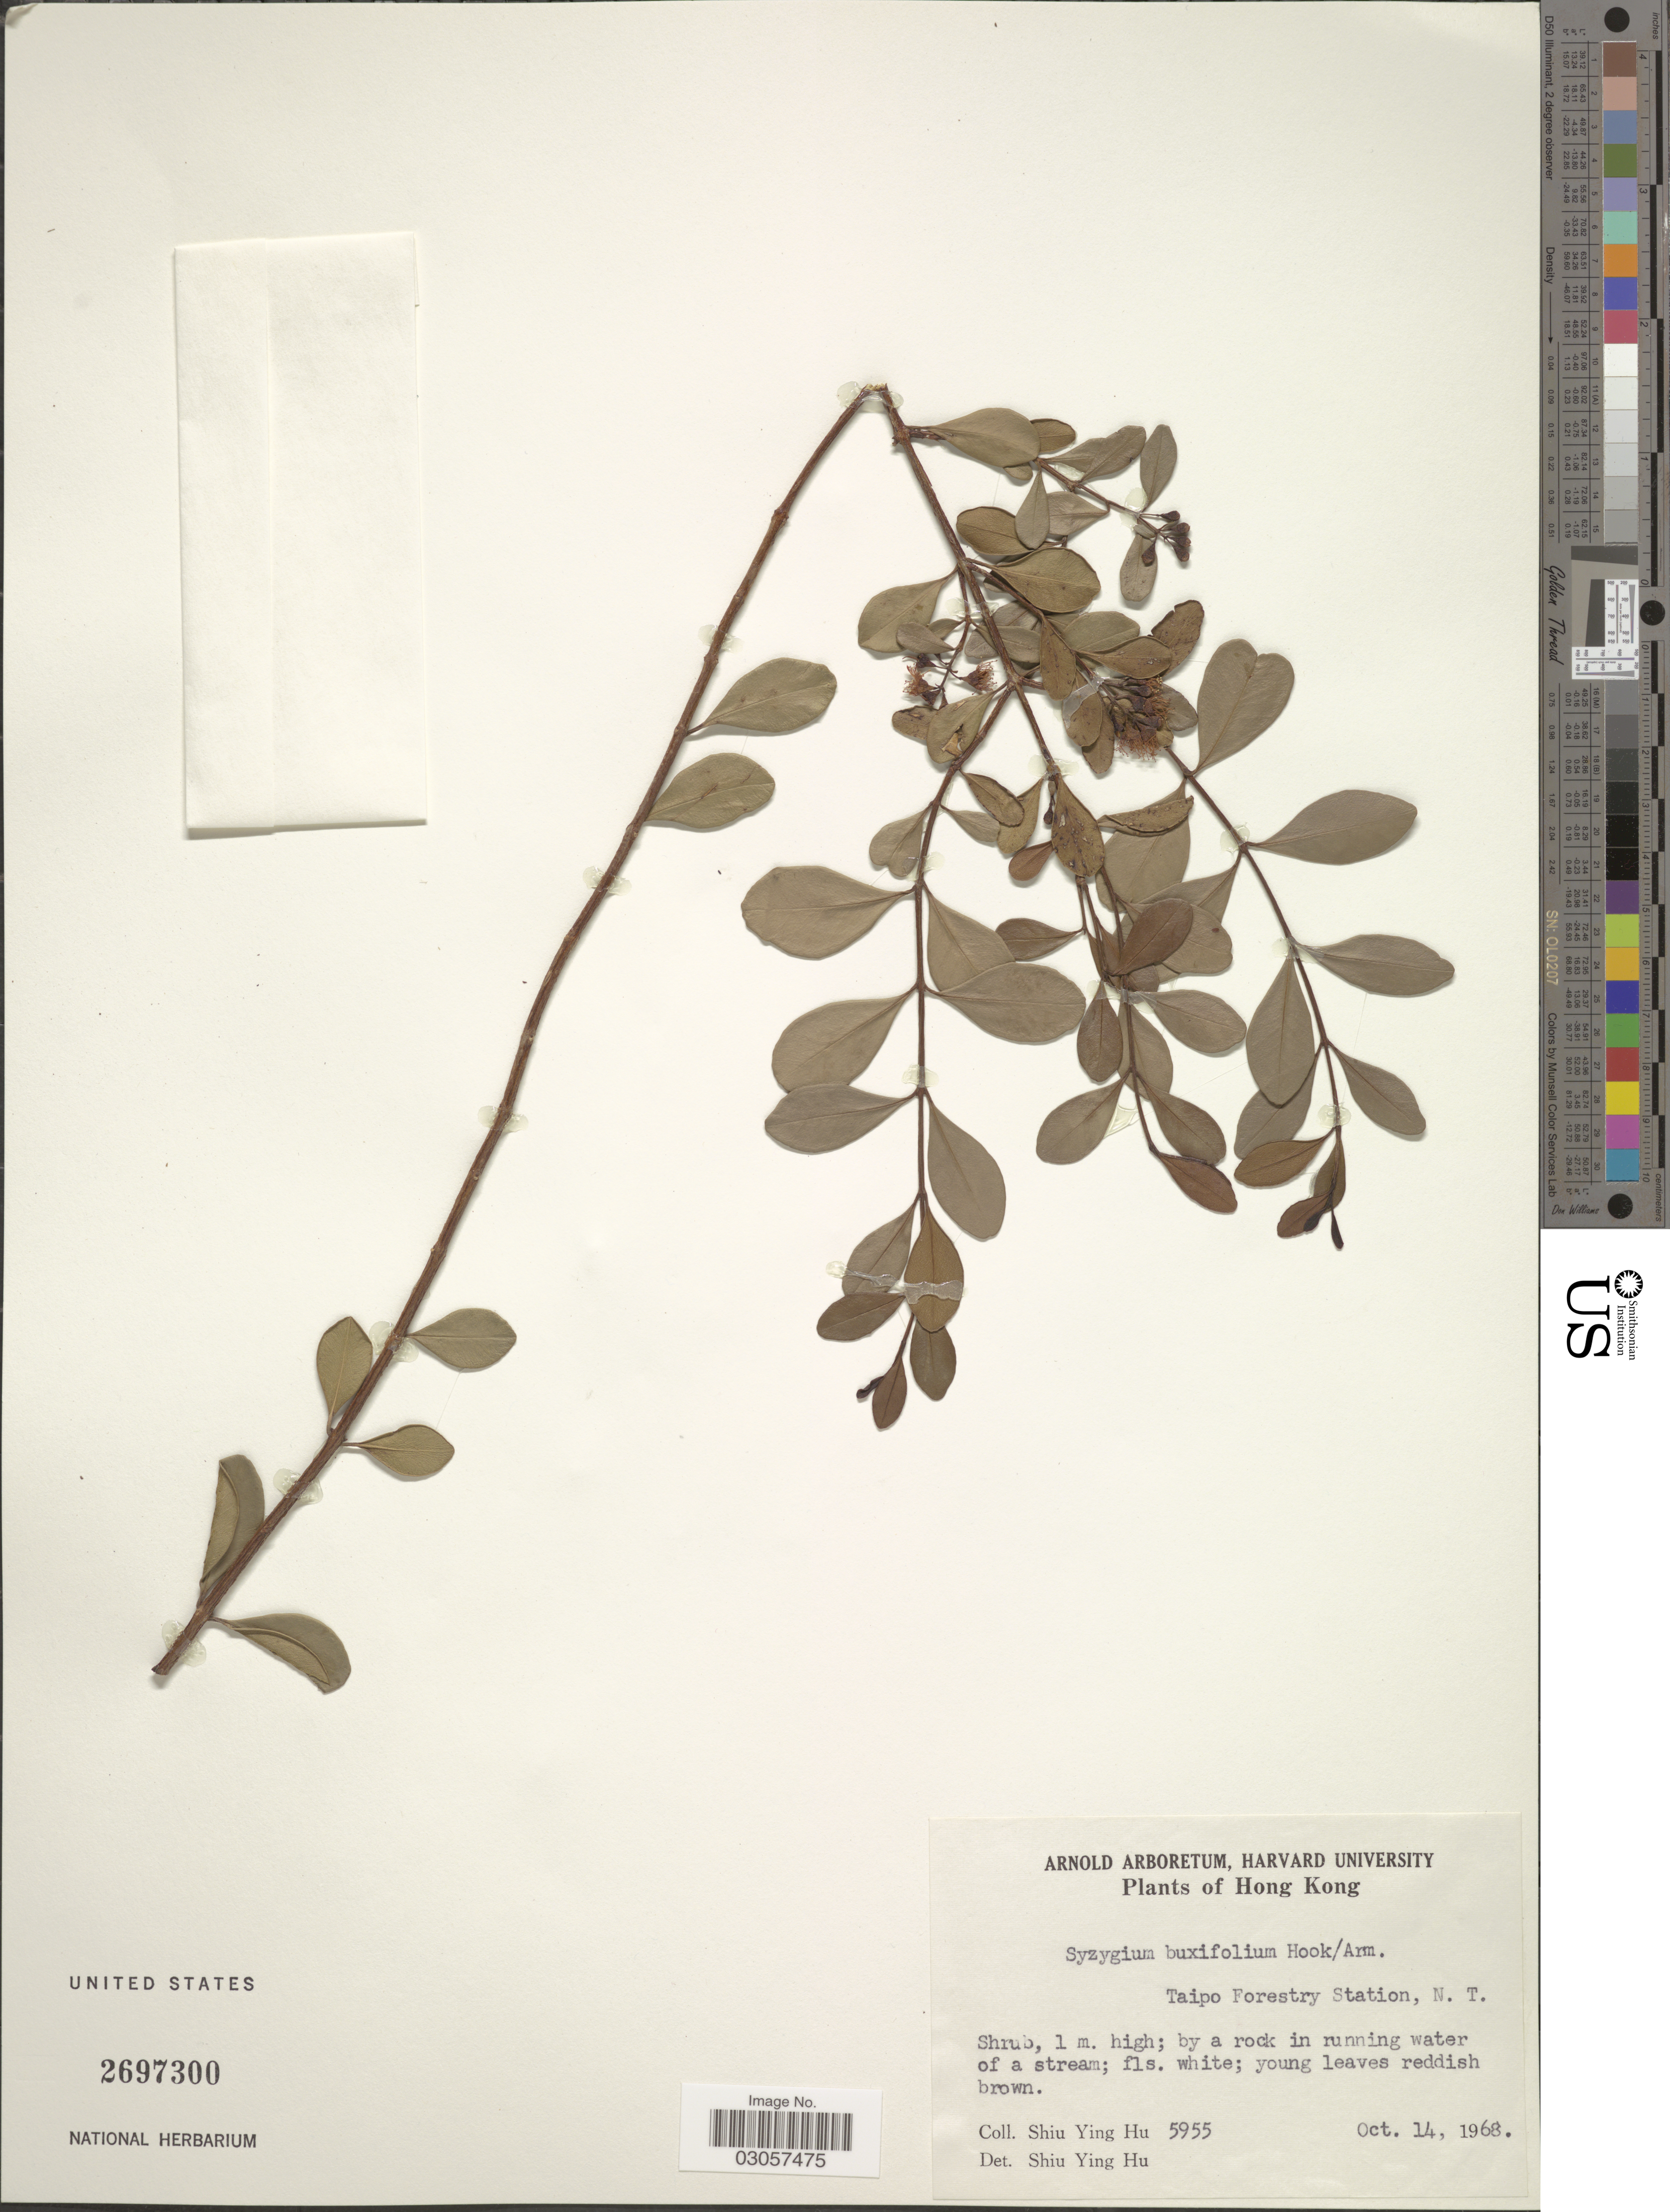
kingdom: Plantae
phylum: Tracheophyta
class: Magnoliopsida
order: Myrtales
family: Myrtaceae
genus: Syzygium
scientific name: Syzygium buxifolium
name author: Hook. & Arn.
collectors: S. Y. Hu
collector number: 5955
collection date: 1968-10-14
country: China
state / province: Hong Kong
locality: Taipo Forestry Station, N. T.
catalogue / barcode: US 2697300